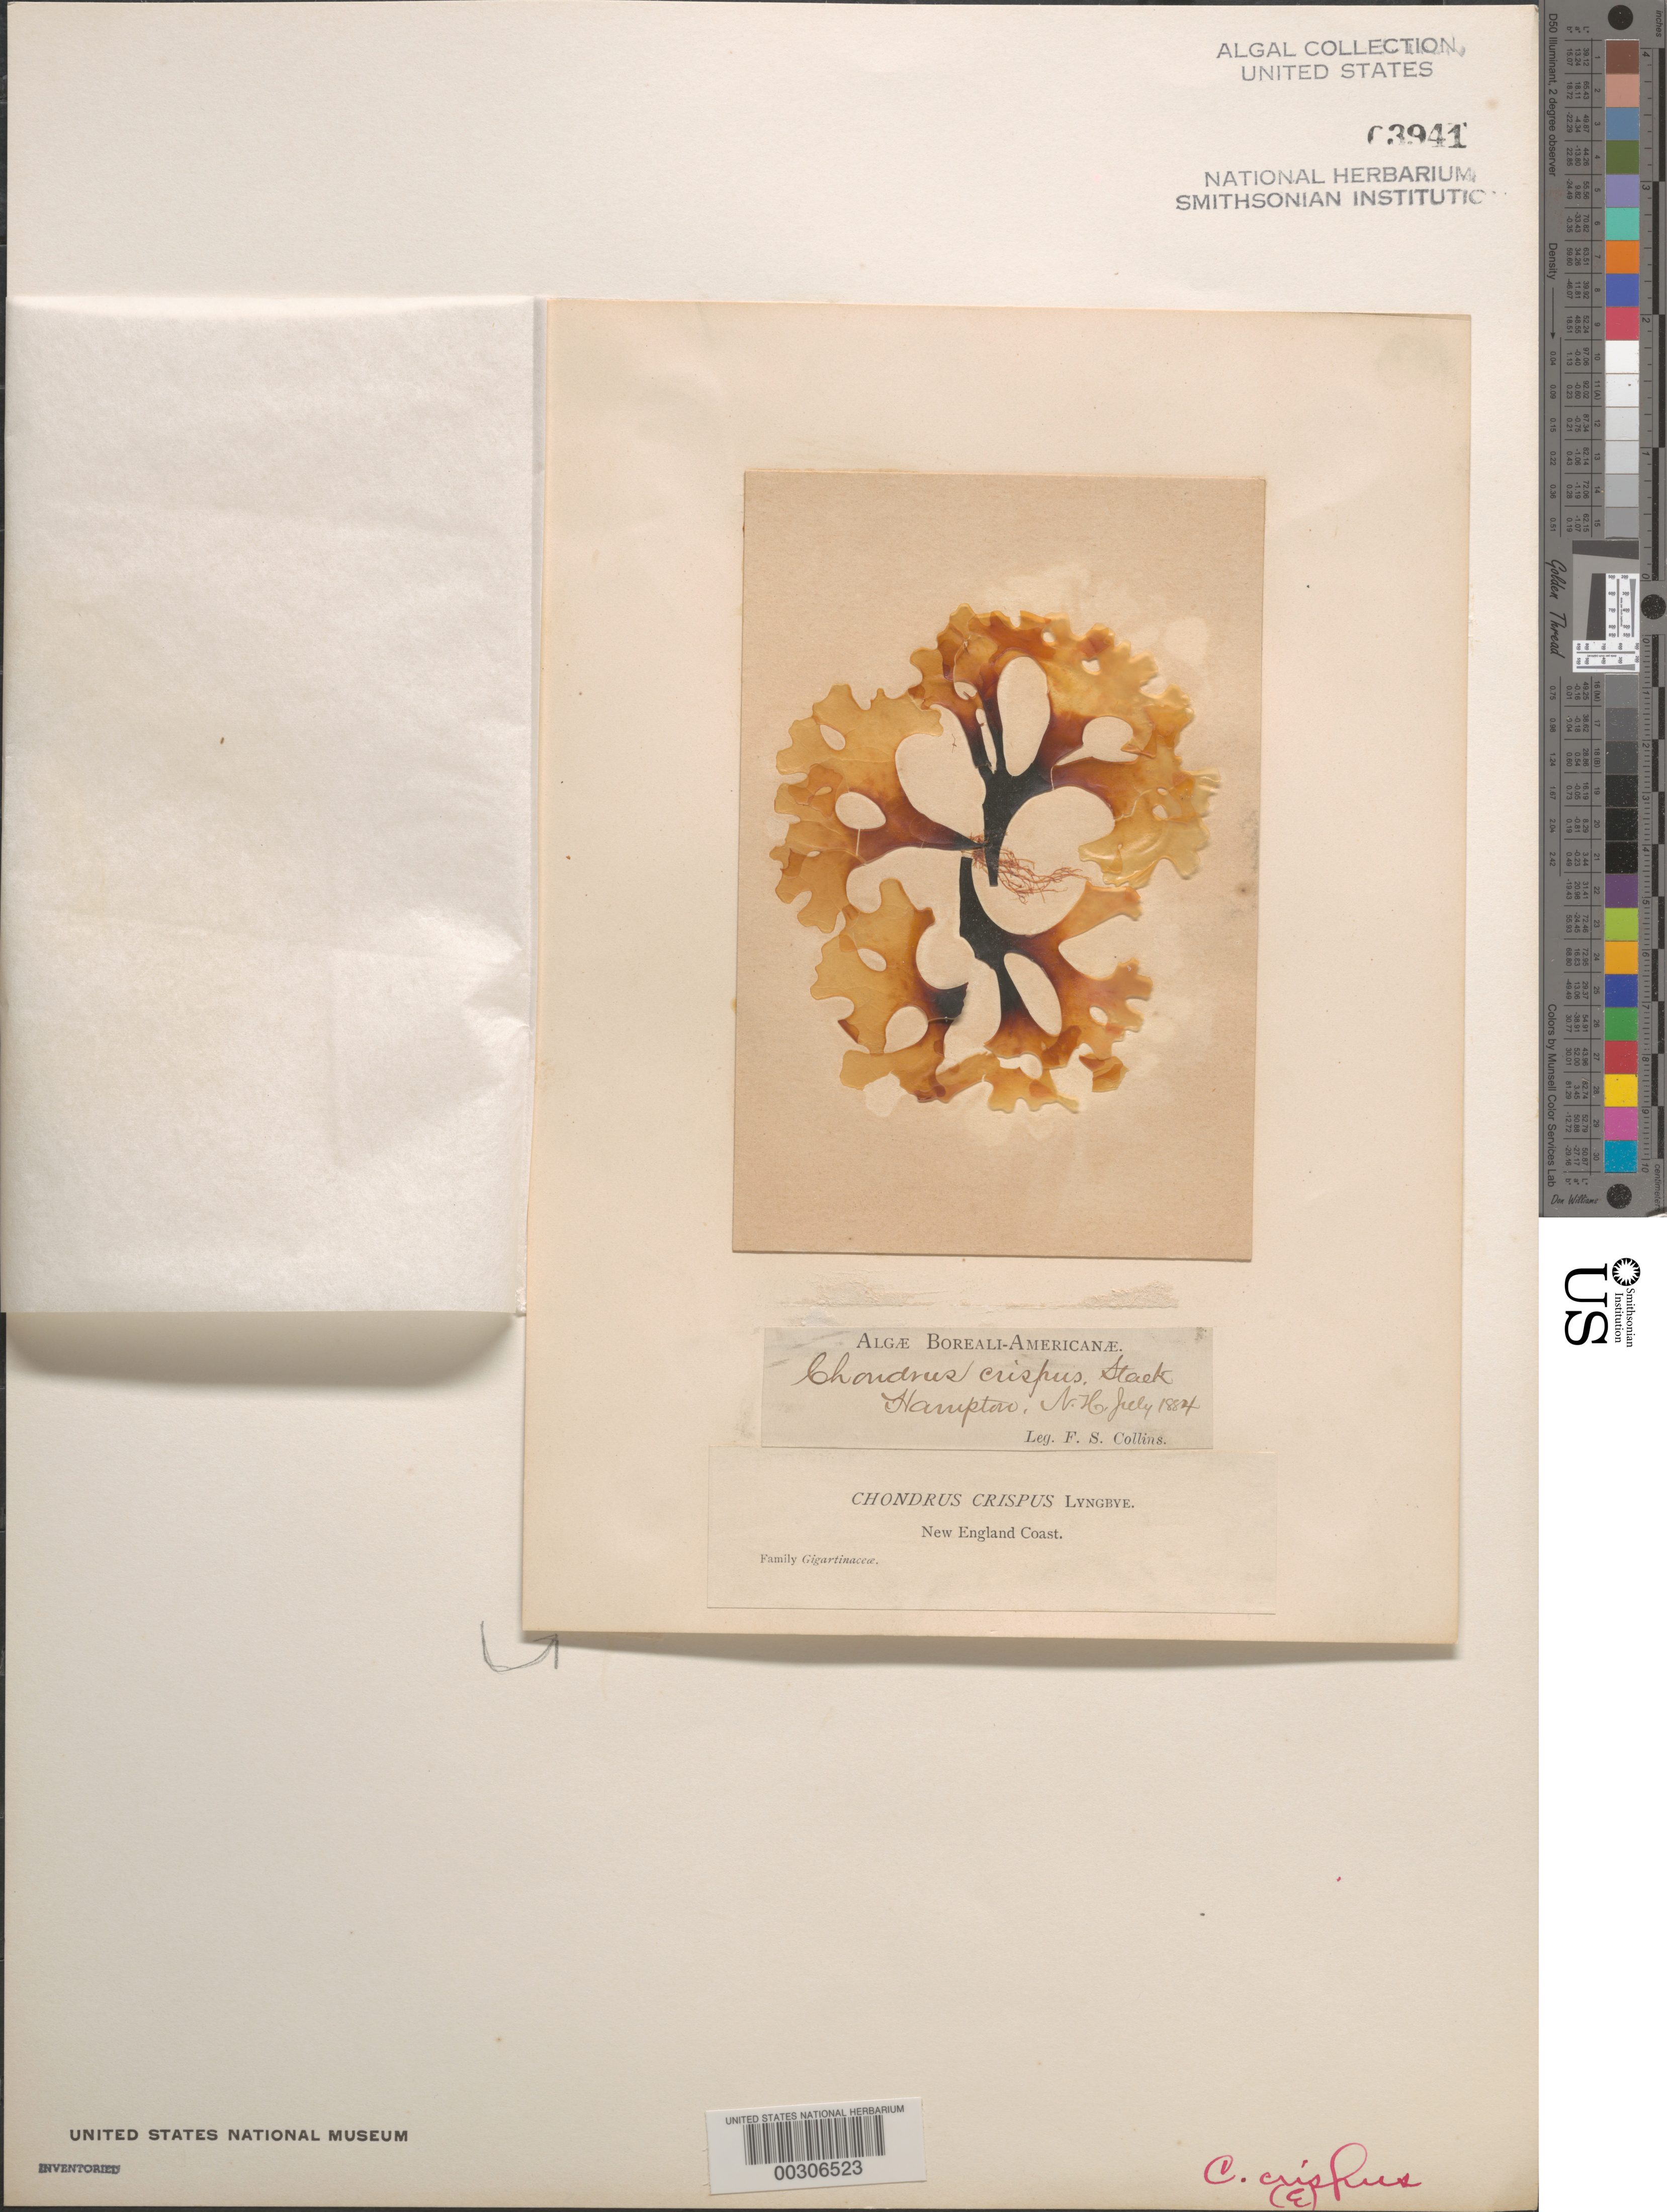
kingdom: Plantae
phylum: Rhodophyta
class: Florideophyceae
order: Gigartinales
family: Gigartinaceae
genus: Chondrus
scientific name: Chondrus crispus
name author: Stackh.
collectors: F. Collins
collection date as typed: Jul 1884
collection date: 1884-07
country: United States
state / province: New Hampshire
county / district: Rockingham County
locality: Hampton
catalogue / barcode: US 3941